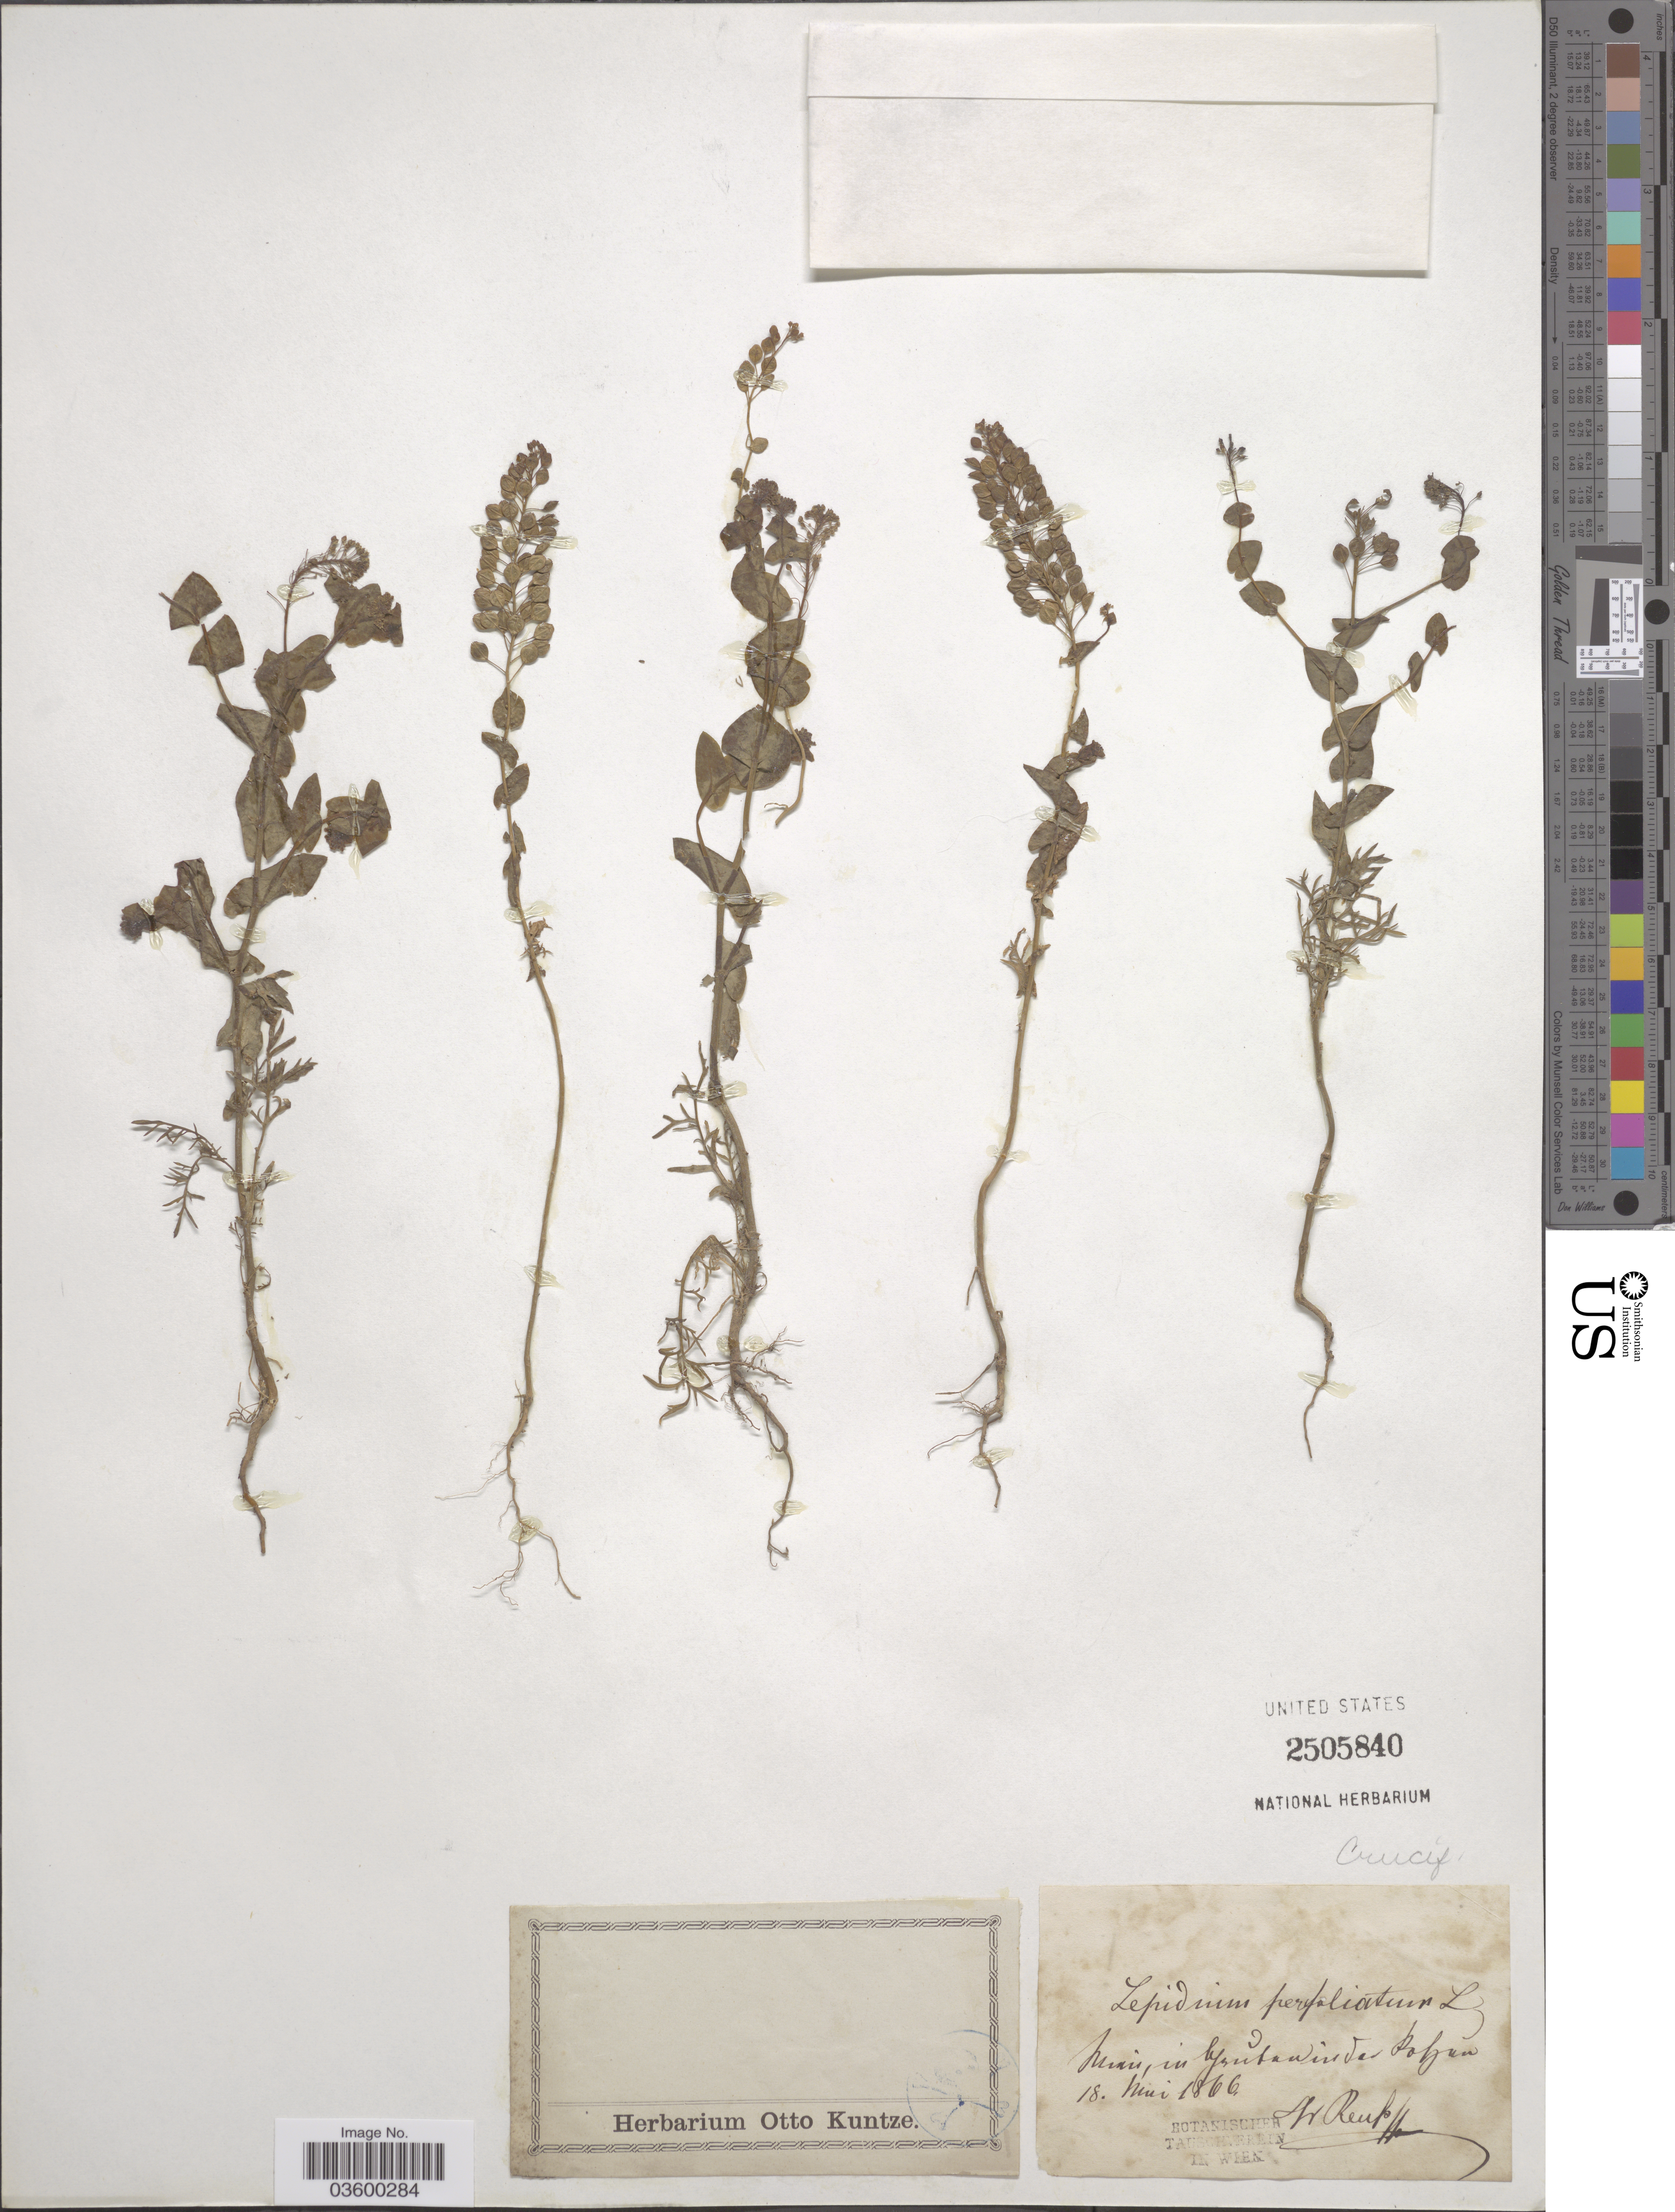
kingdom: Plantae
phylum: Tracheophyta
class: Magnoliopsida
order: Brassicales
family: Brassicaceae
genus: Lepidium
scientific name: Lepidium perfoliatum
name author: L.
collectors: A. Reuss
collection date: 1866-05-18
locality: Minis, in Gsutan in der Bossun. [interpreted]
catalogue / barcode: US 2505840